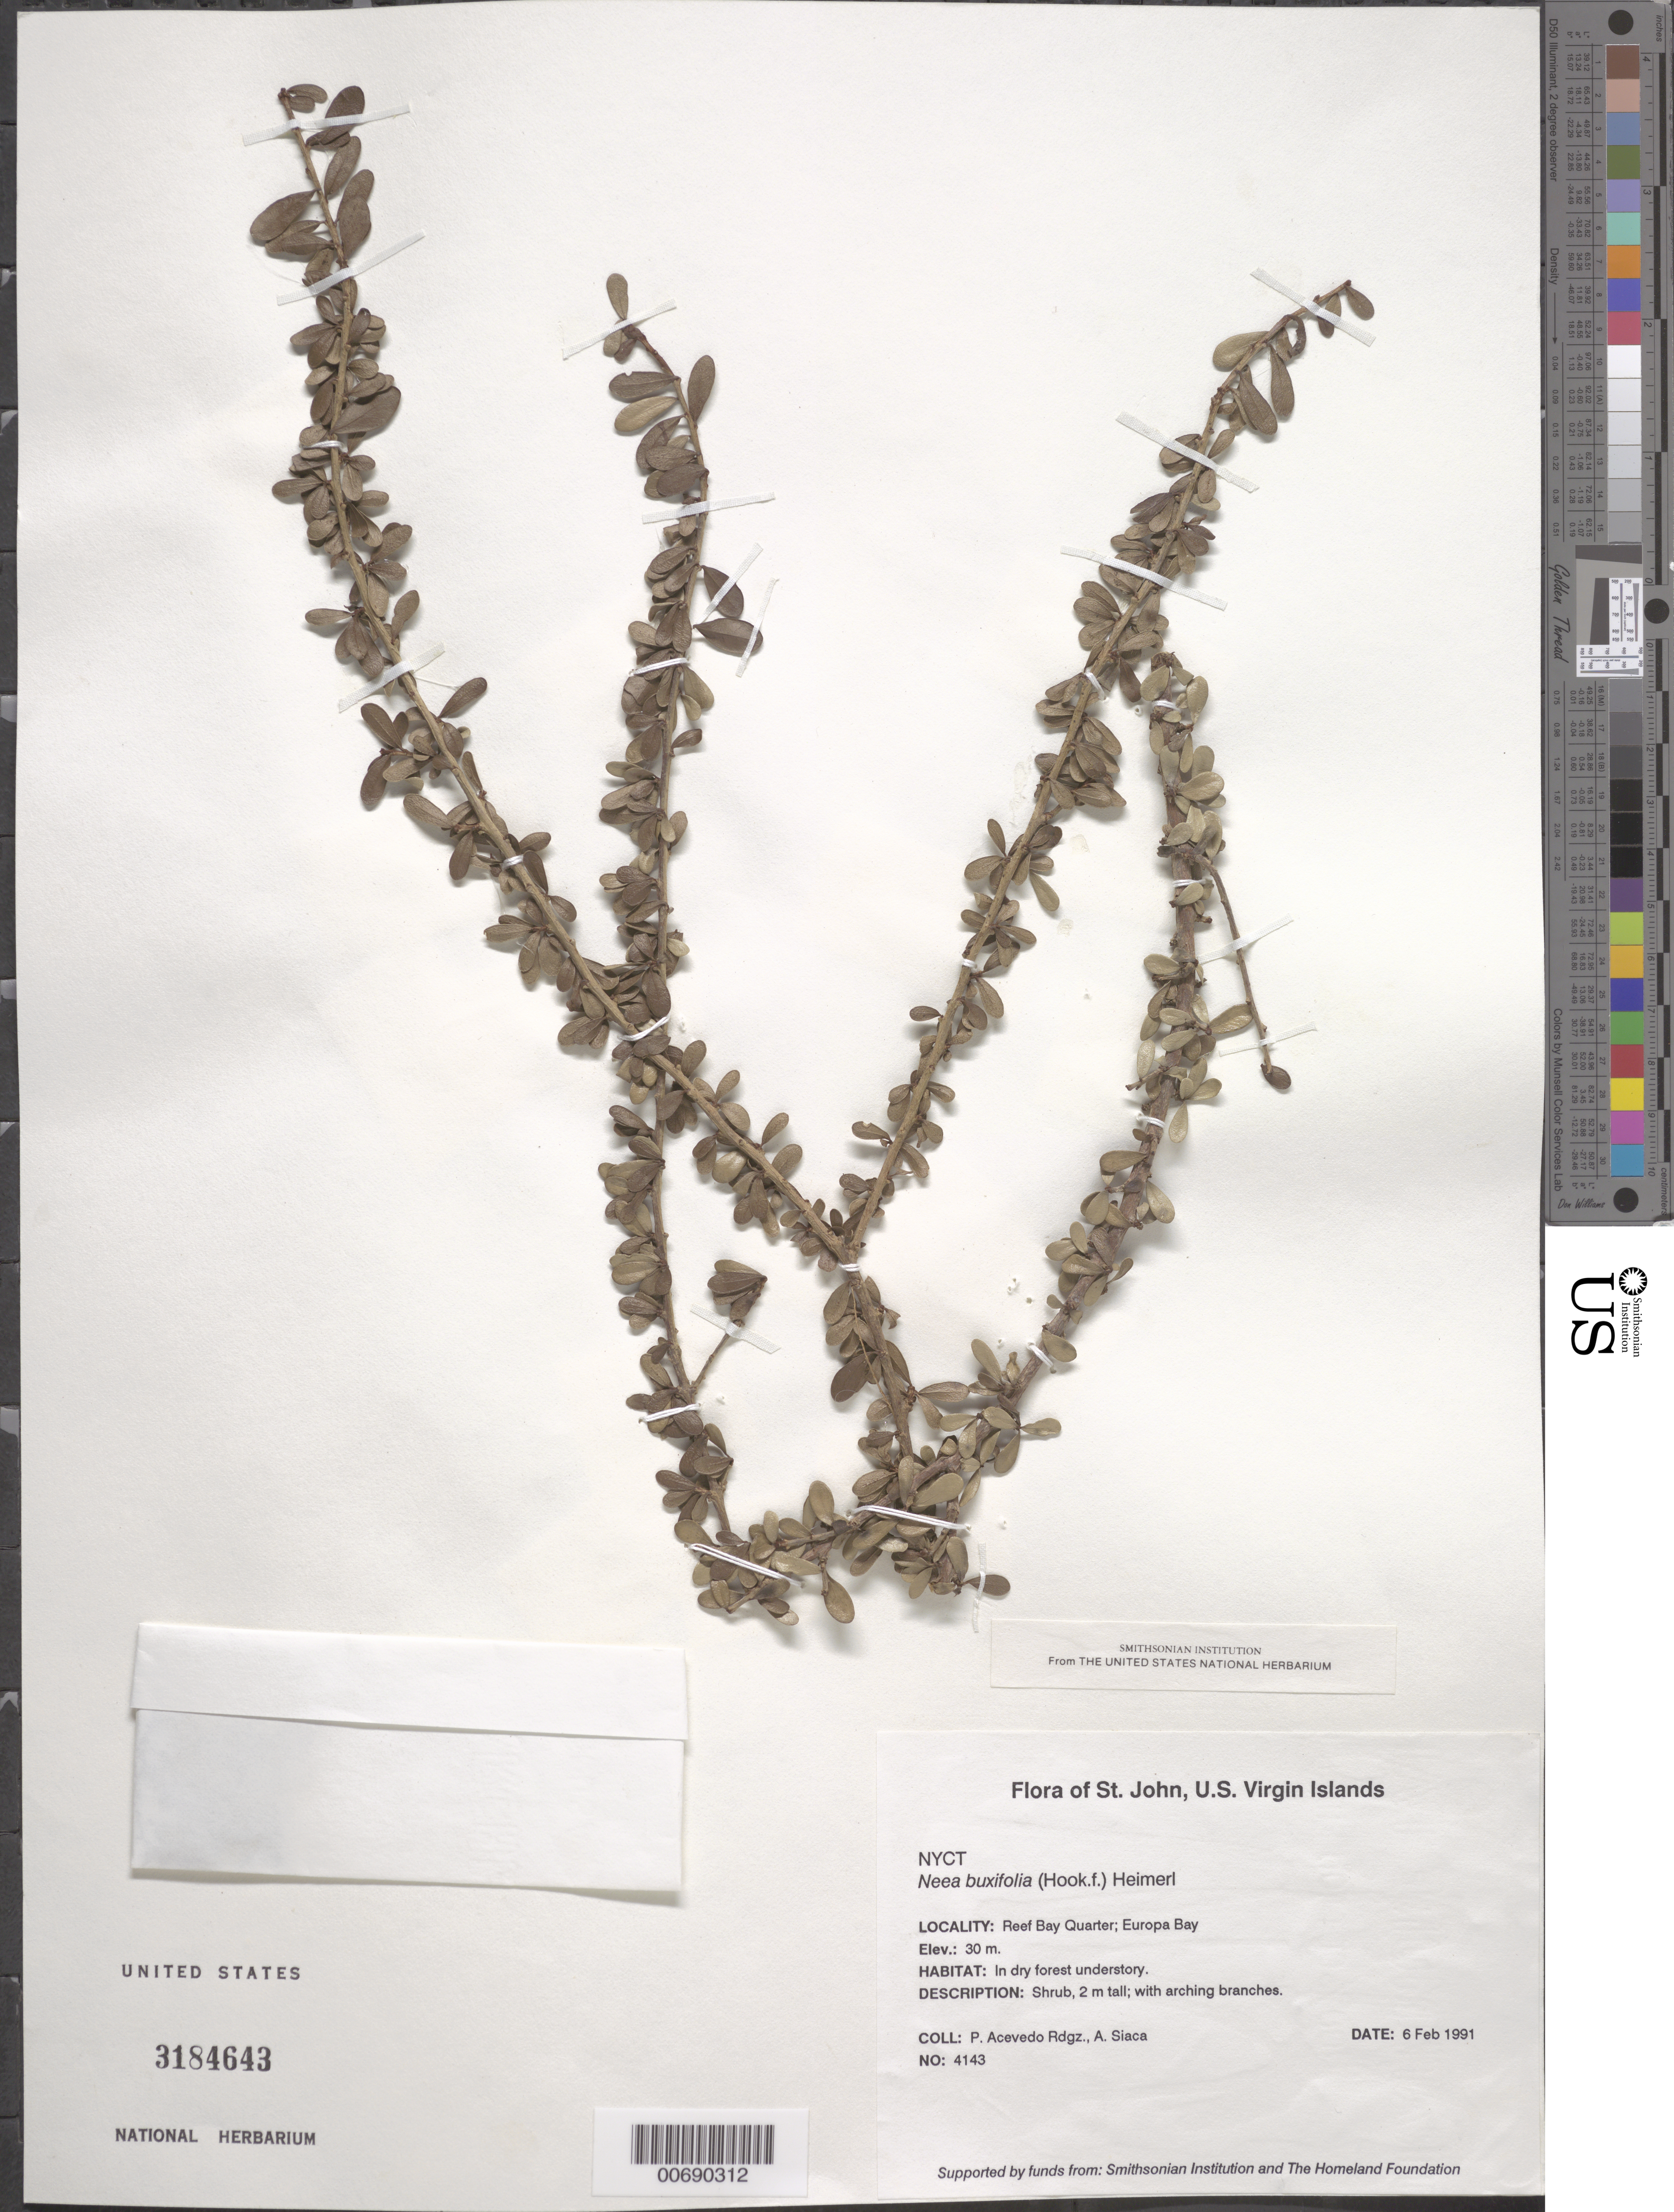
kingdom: Plantae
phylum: Tracheophyta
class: Magnoliopsida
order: Caryophyllales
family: Nyctaginaceae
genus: Neea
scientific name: Neea buxifolia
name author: (Hook. f.) Heimerl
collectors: P. Acevedo-Rodr. & A. Siaca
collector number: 4143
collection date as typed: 06 Feb 1991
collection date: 1991-02-06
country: U.S. Virgin Islands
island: St. John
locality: Reef Bay Quarter; Europa Bay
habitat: In dry forest understory.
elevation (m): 30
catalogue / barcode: US 3184643